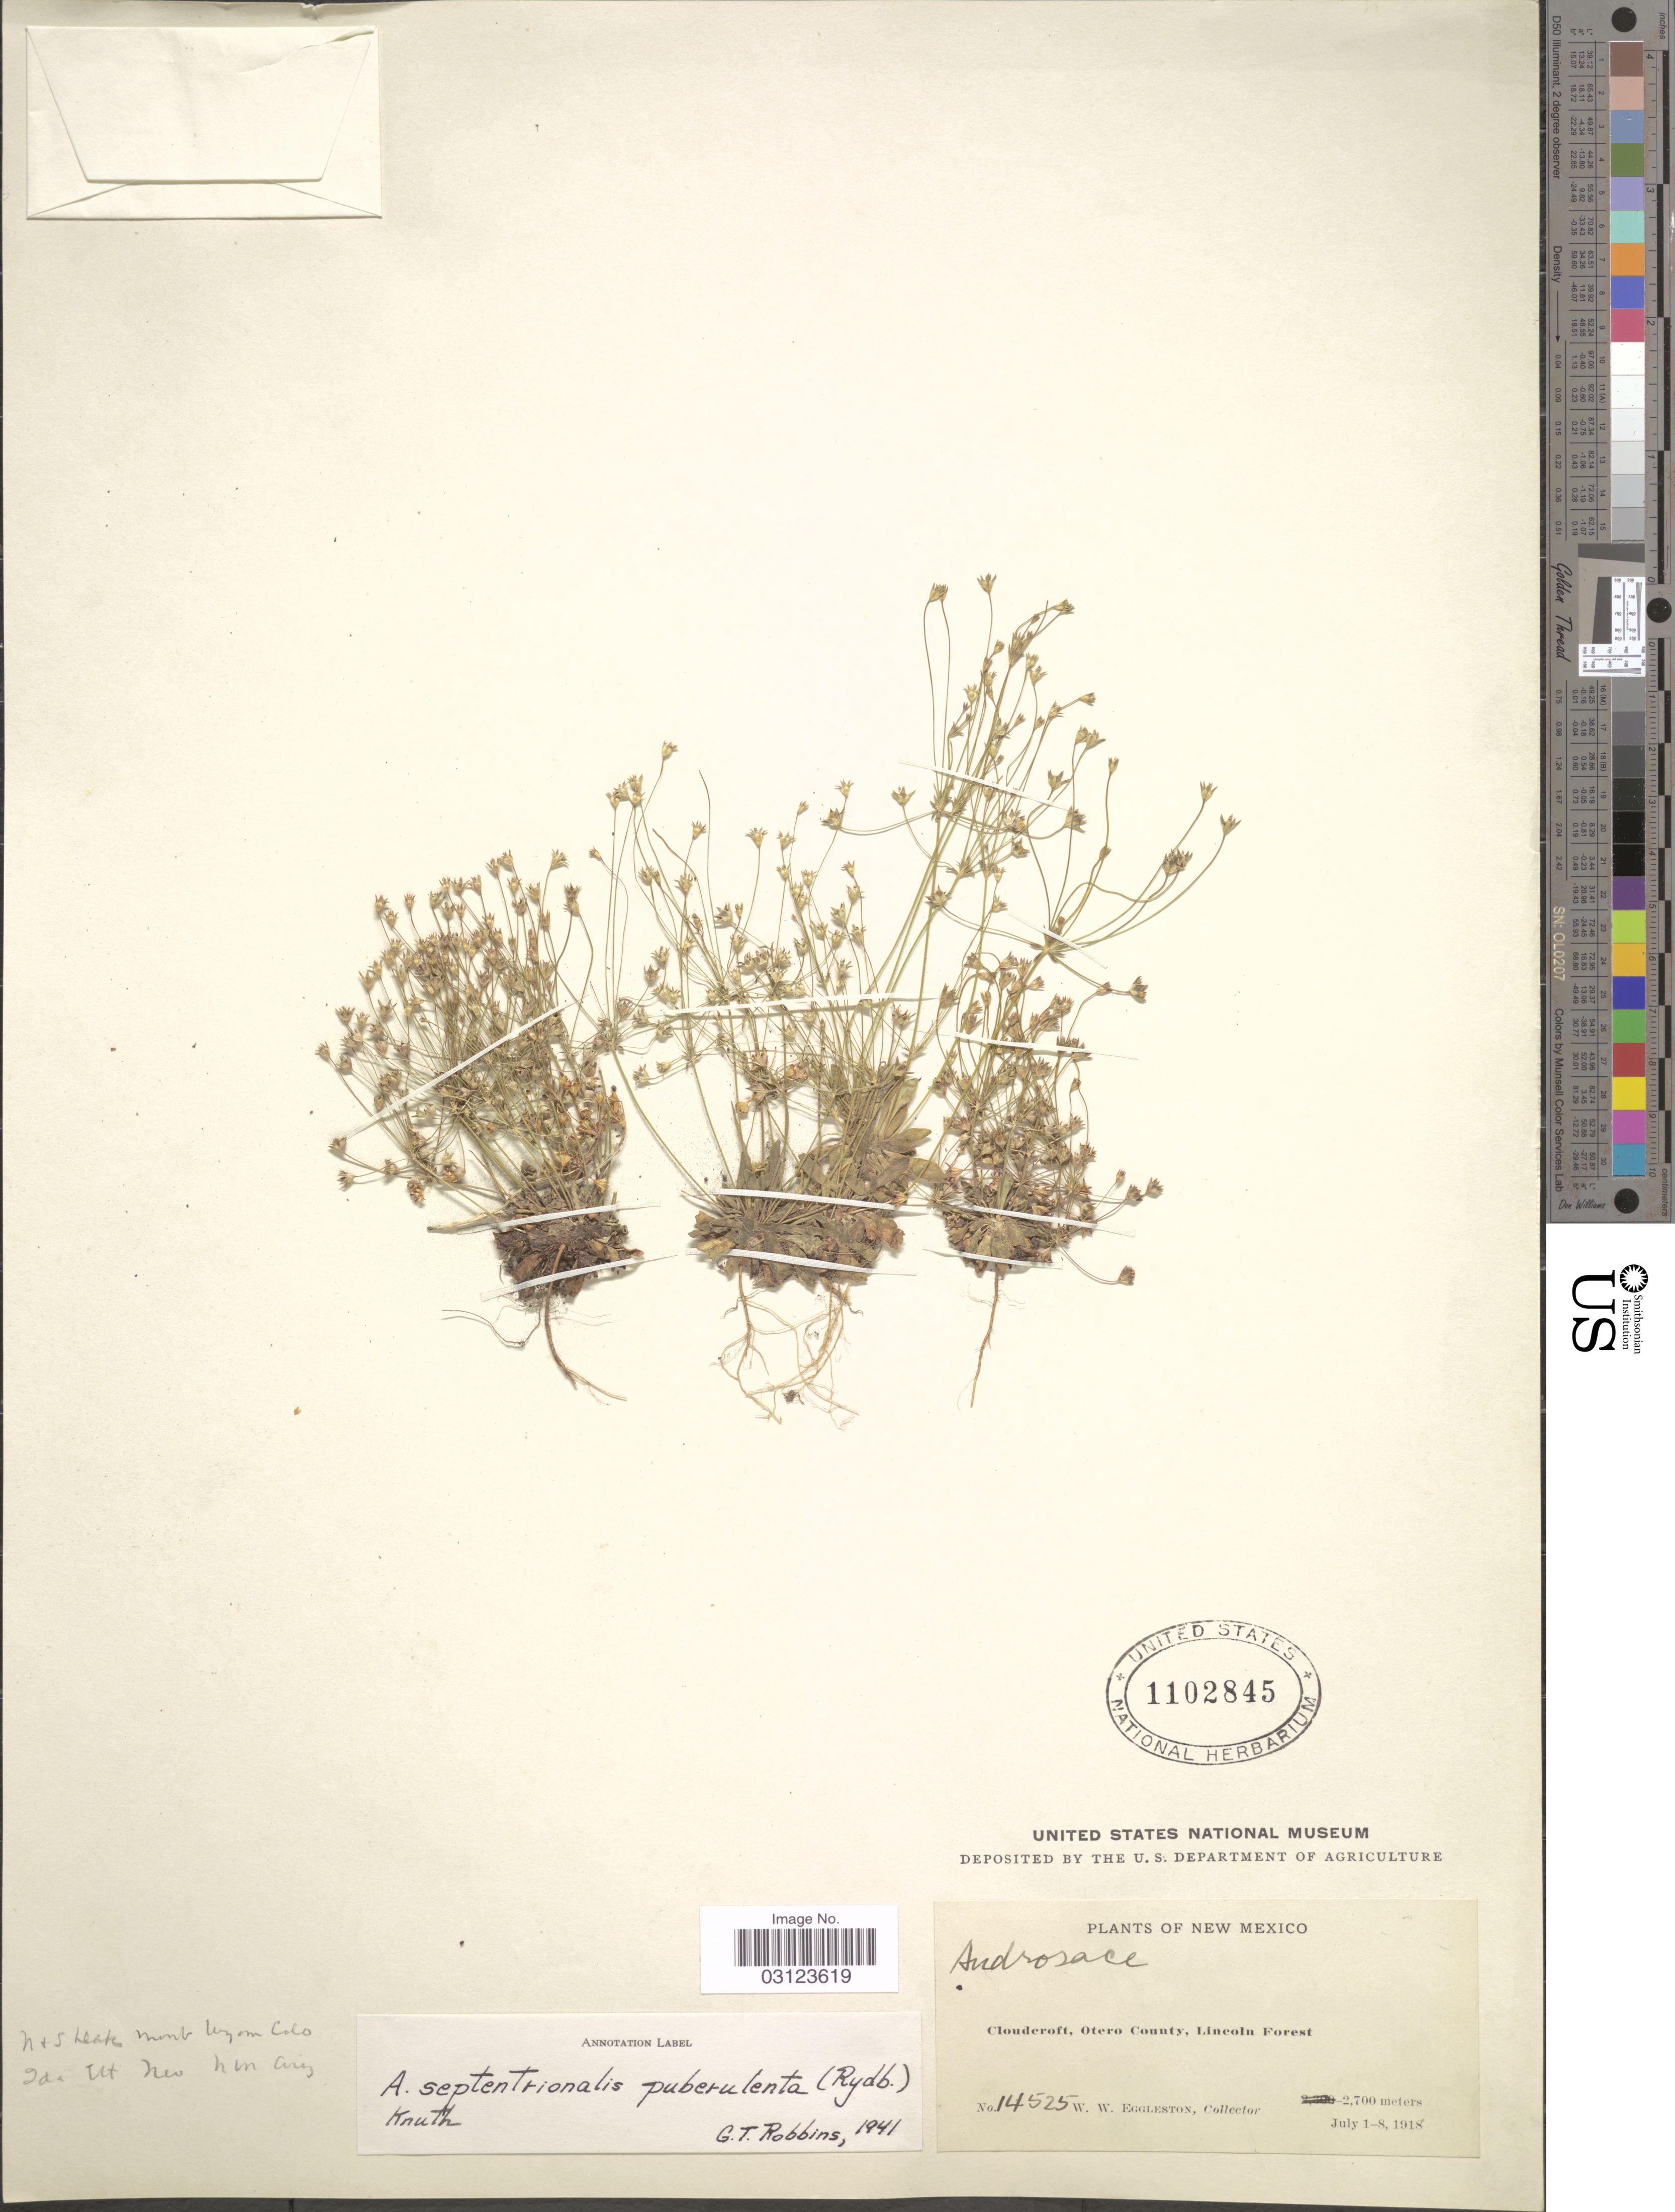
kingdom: Plantae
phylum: Tracheophyta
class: Magnoliopsida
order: Ericales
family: Primulaceae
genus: Androsace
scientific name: Androsace septentrionalis var. puberulenta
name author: (Rydb.) R. Knuth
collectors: W. W. Eggleston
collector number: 14525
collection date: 1918-07-01/1918-07-08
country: United States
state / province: New Mexico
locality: Cloudcroft, Otero County, Lincoln Forest.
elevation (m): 2700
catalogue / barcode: US 1102845